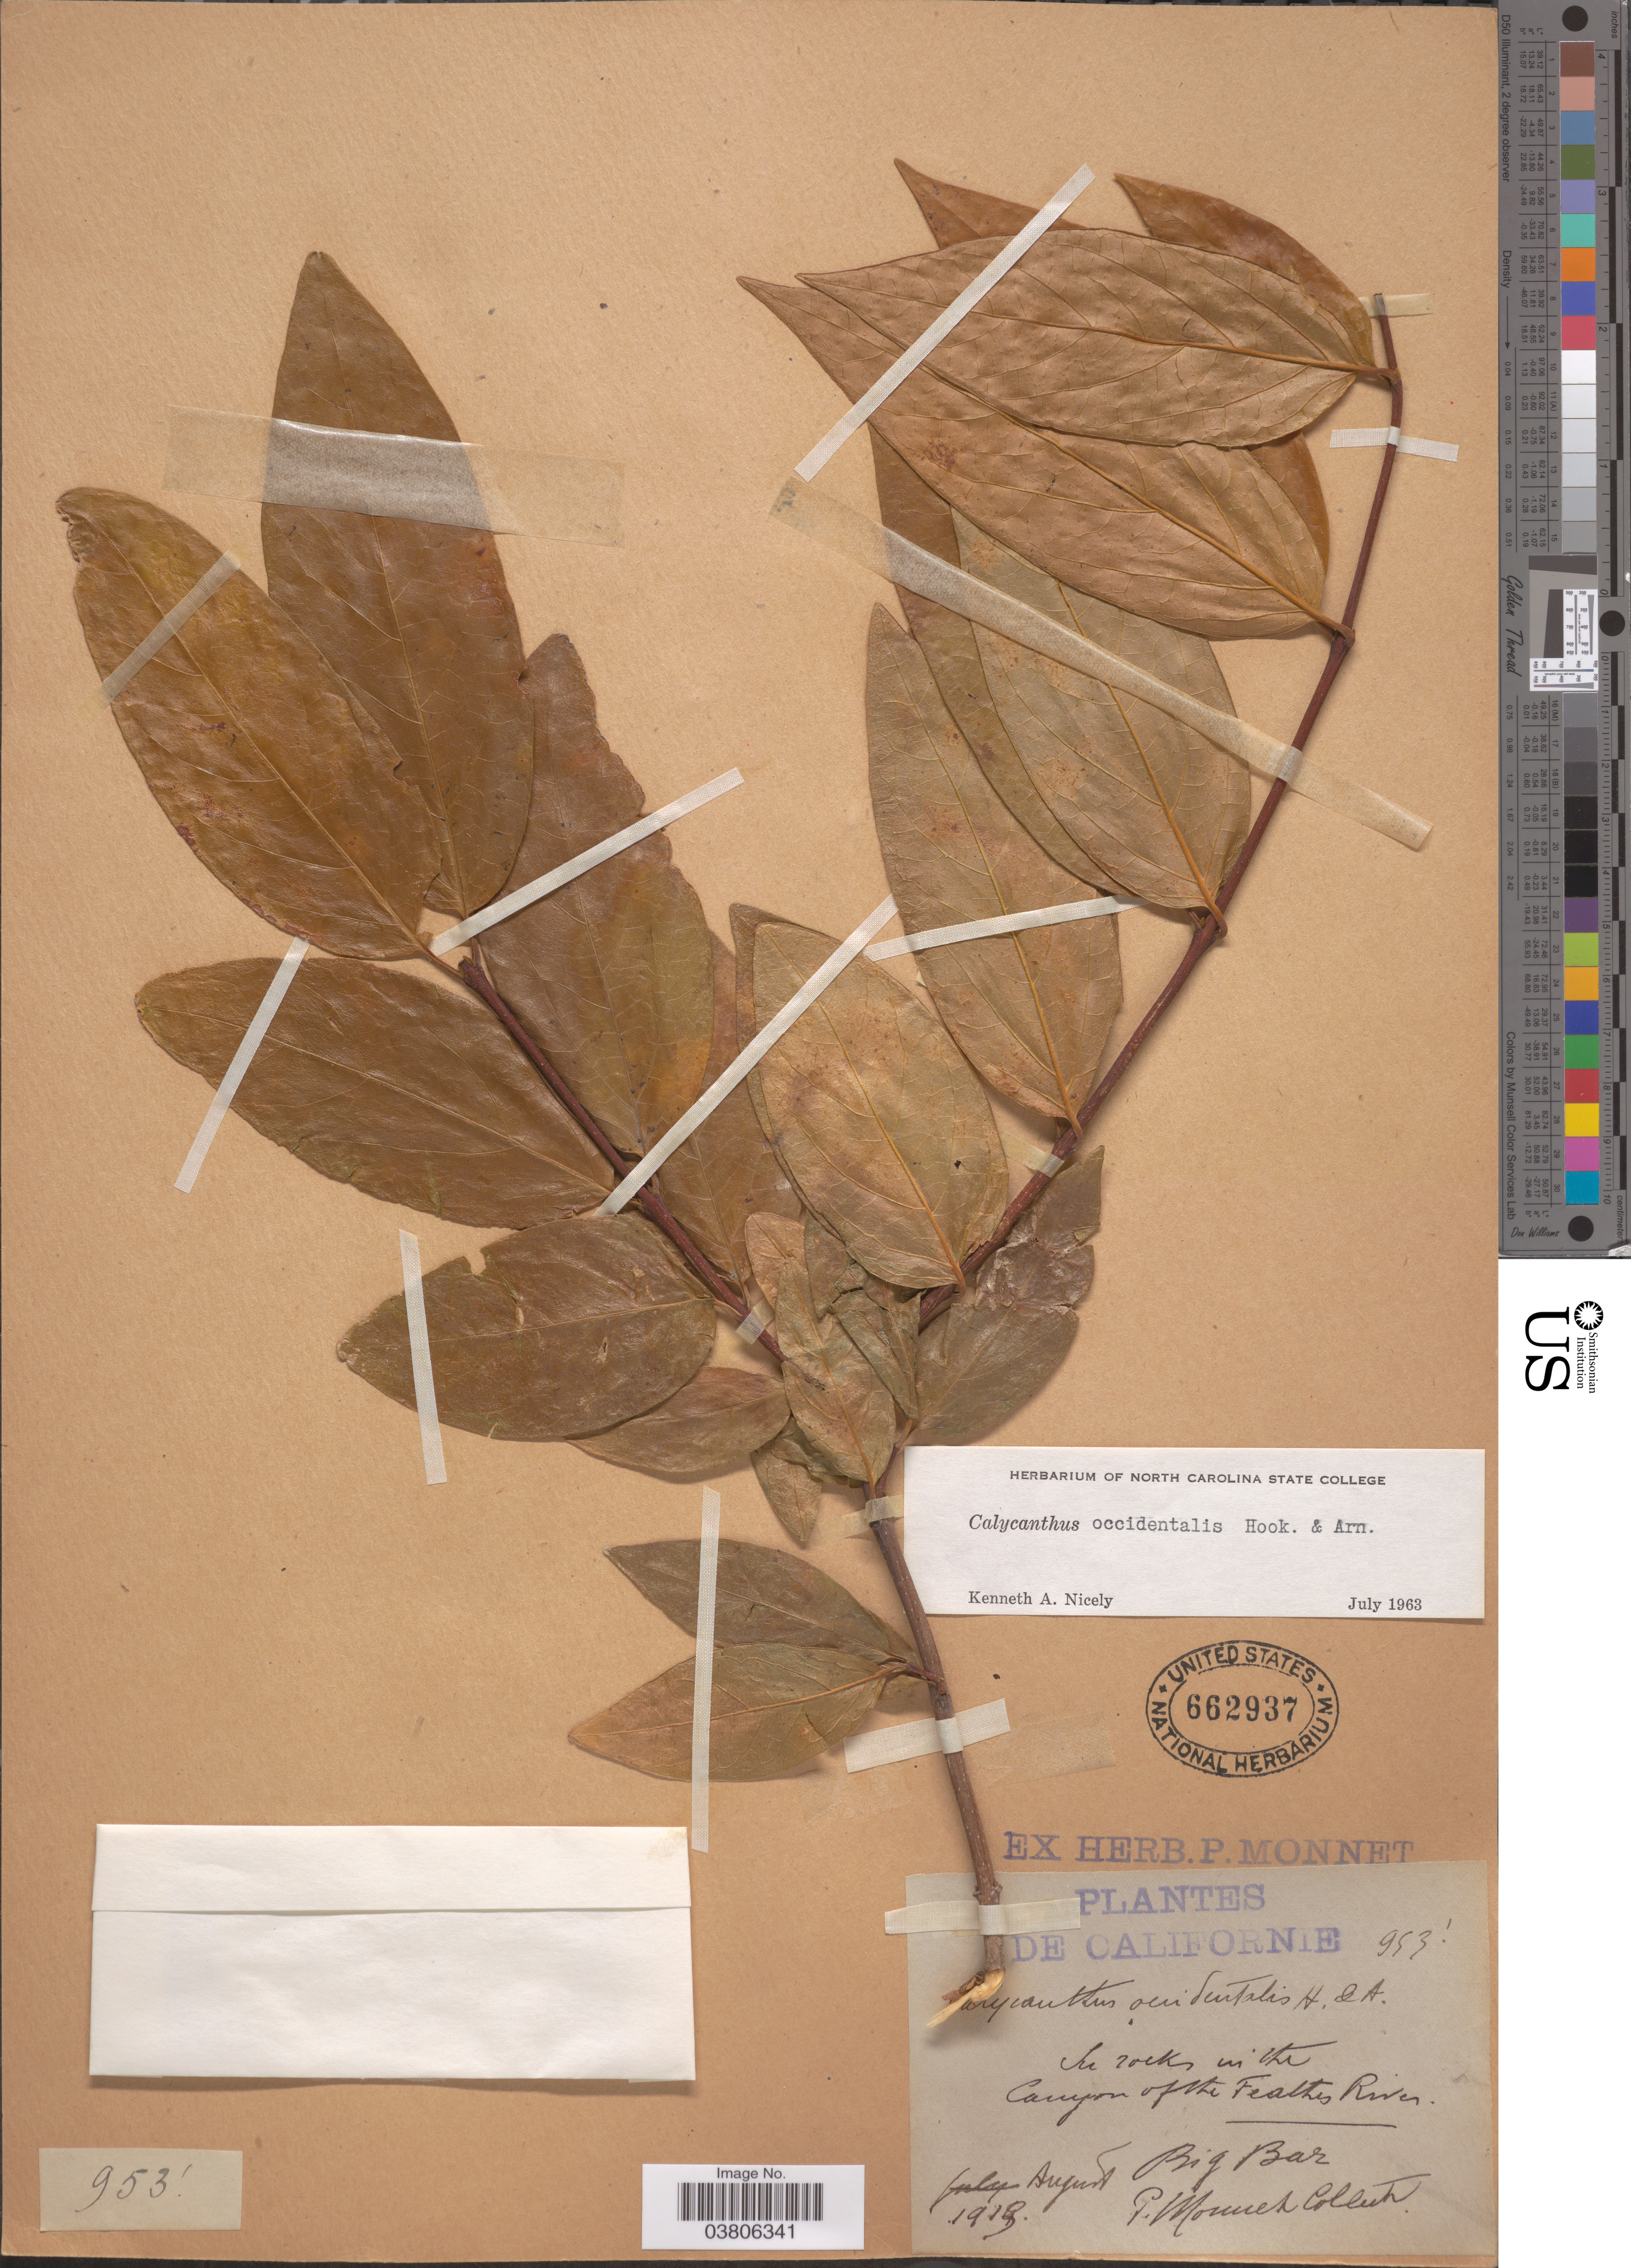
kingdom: Plantae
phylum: Tracheophyta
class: Magnoliopsida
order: Laurales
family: Calycanthaceae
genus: Calycanthus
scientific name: Calycanthus occidentalis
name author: Hook. & Arn.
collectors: P. Monnet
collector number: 953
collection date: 1913-08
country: United States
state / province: California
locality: In rocks in the Canyon of the Feather River. Big Bar.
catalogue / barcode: US 662937